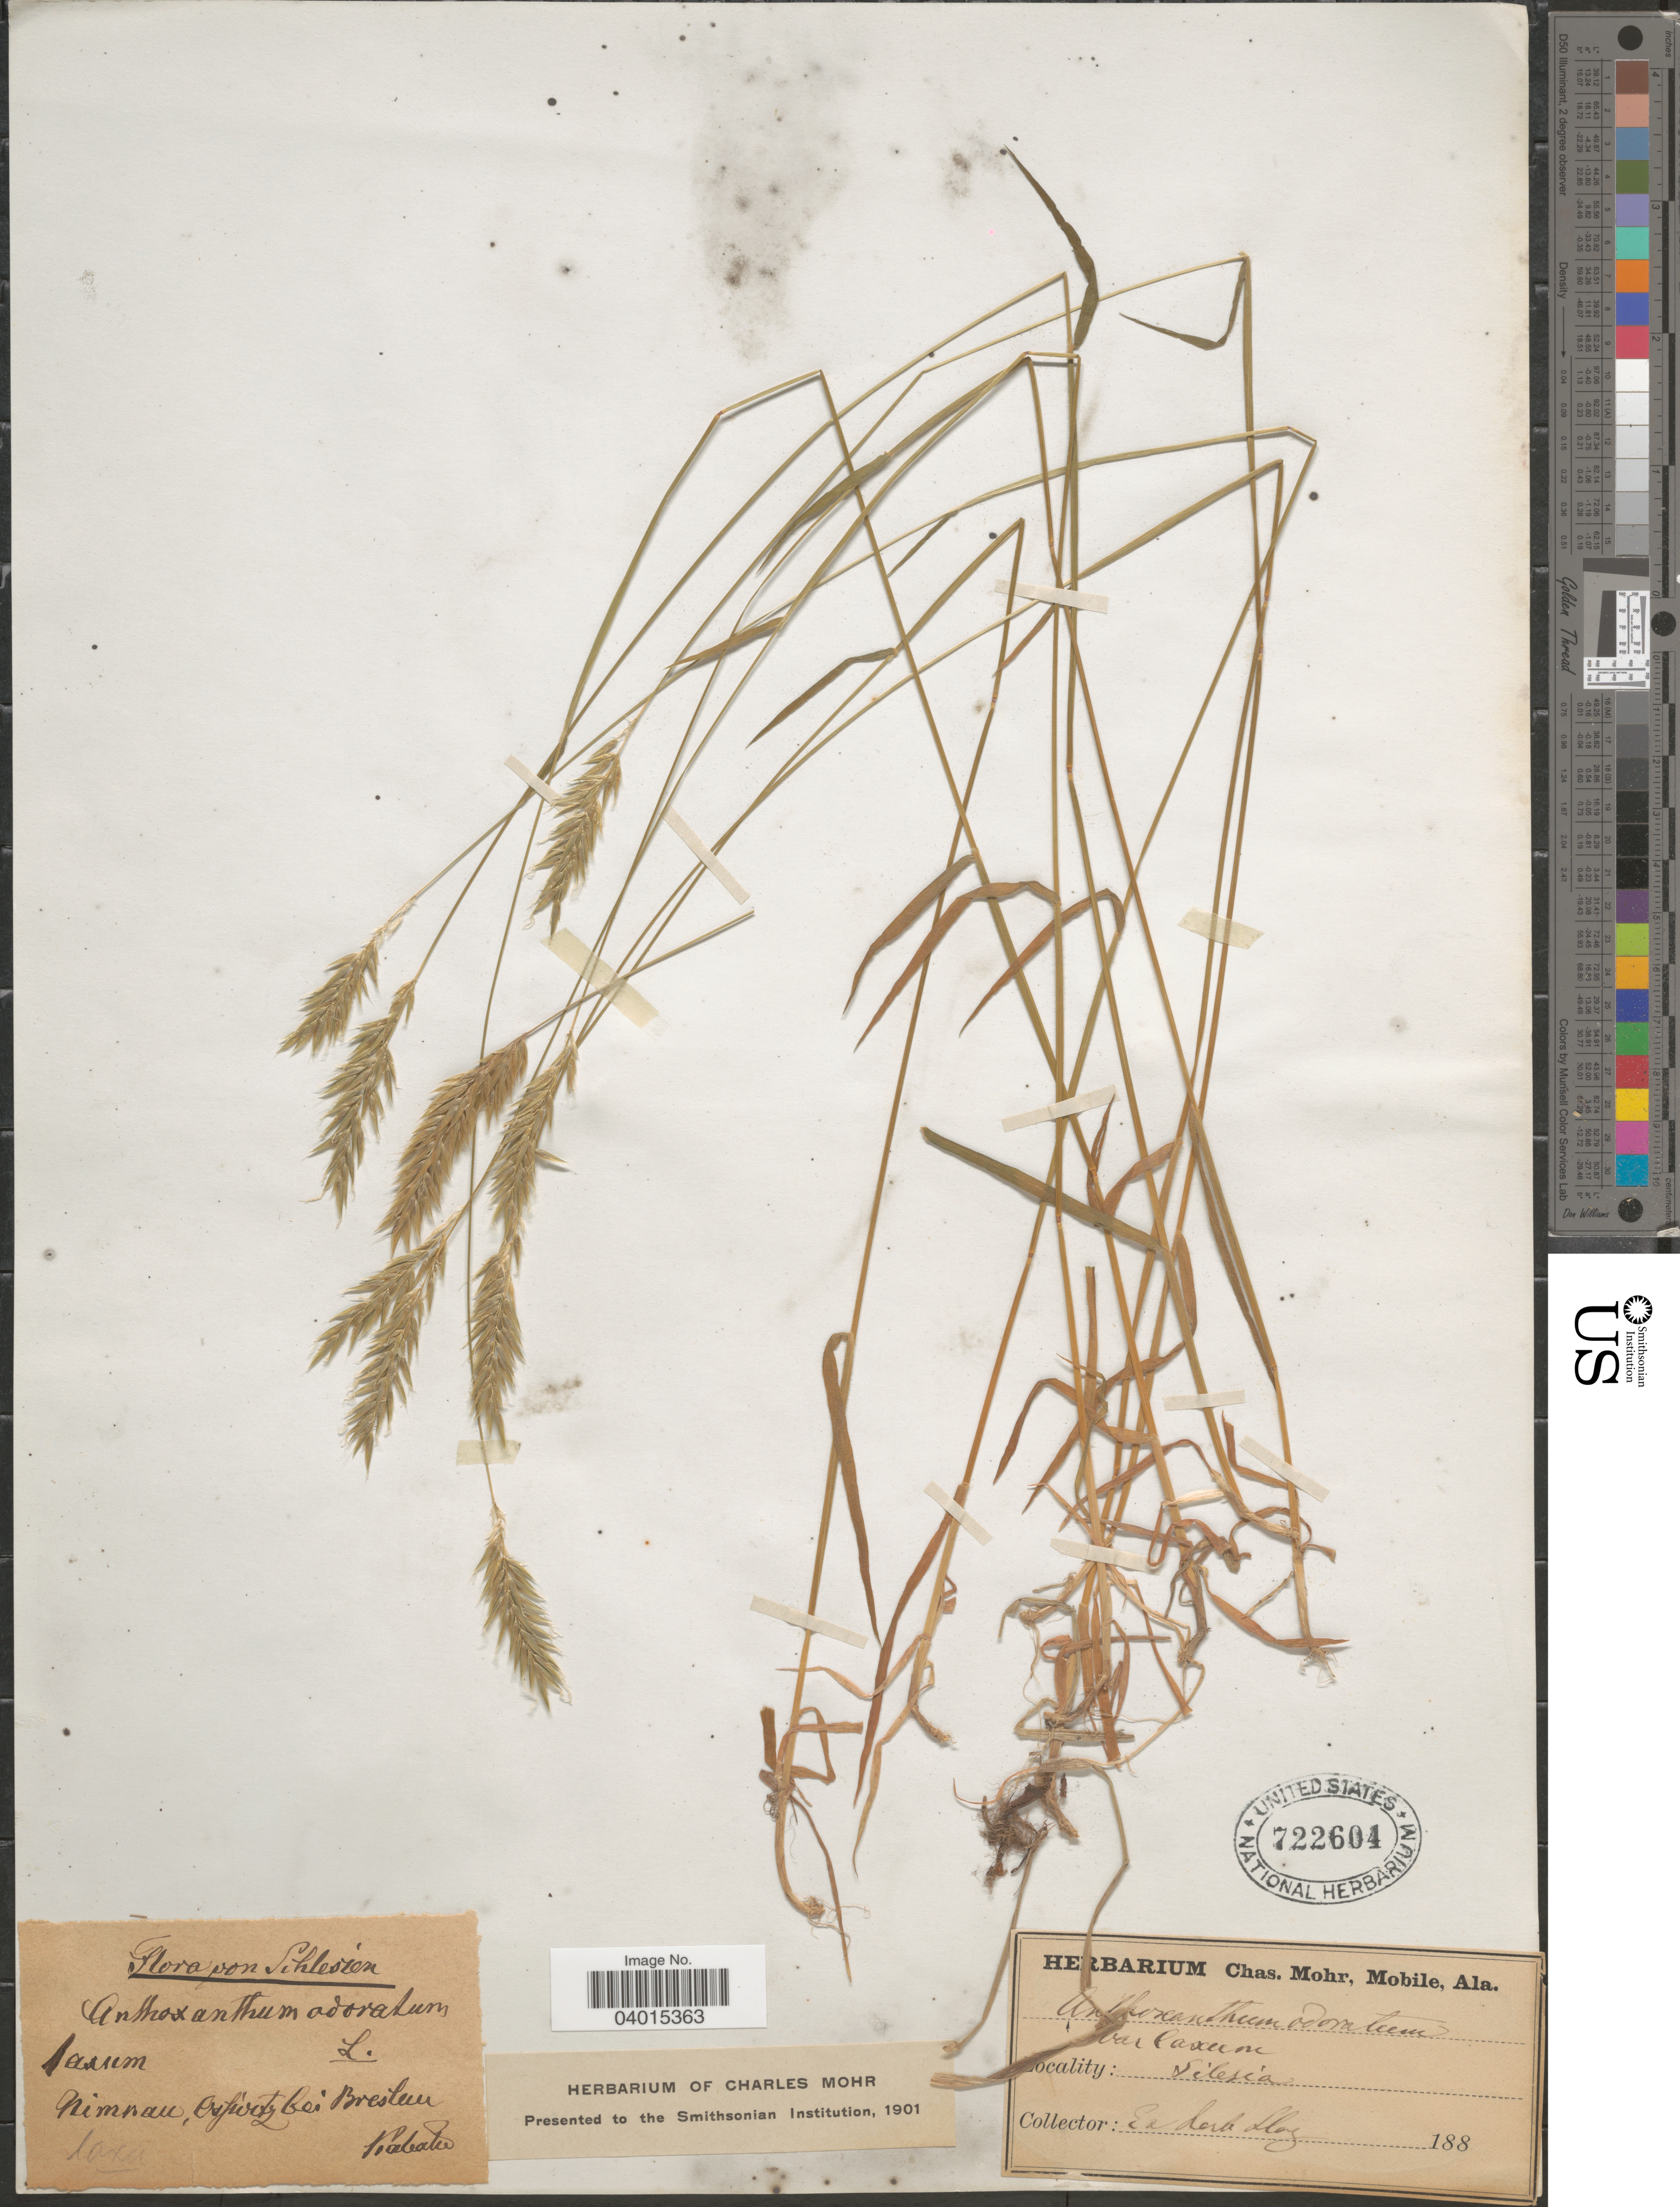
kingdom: Plantae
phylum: Tracheophyta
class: Liliopsida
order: Poales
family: Poaceae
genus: Anthoxanthum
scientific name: Anthoxanthum odoratum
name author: L.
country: Poland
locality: Schlesien. Nimnau, Cyfivitz [interpreted] Ce [interpreted]: Breslau. Silesia.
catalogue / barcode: US 722604